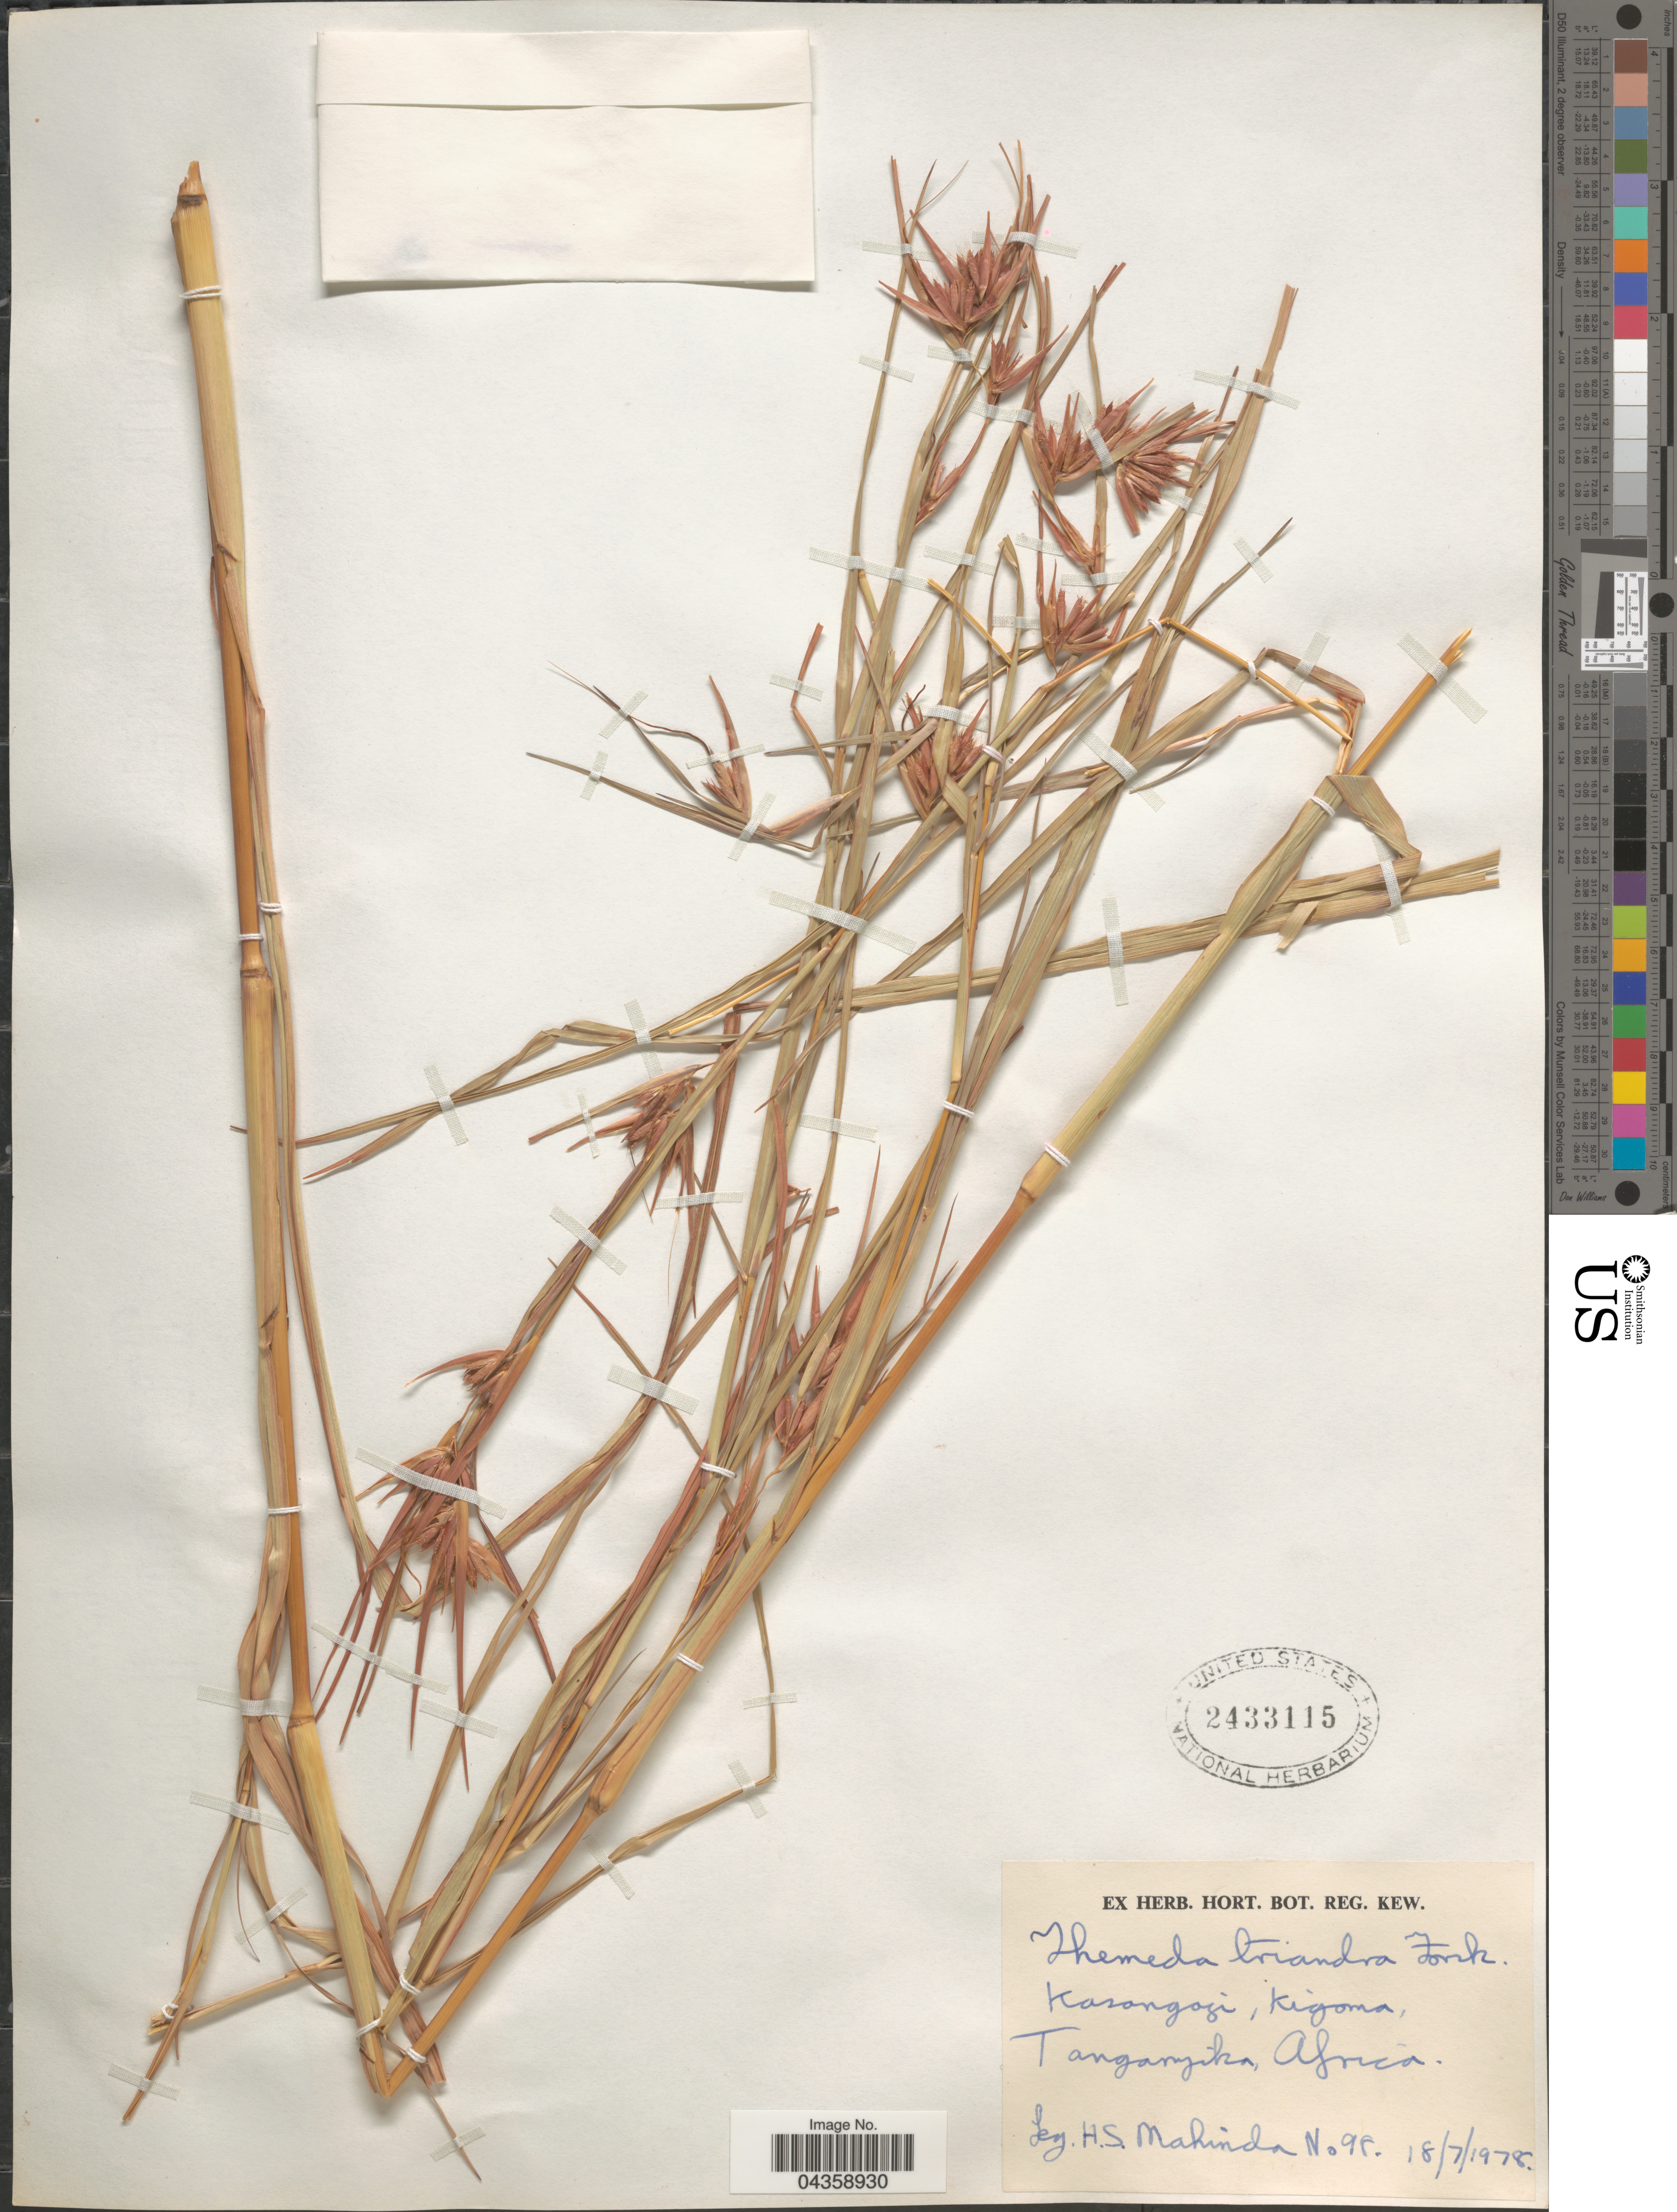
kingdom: Plantae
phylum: Tracheophyta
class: Liliopsida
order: Poales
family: Poaceae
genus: Themeda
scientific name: Themeda triandra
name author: Forssk.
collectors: H. Mahinda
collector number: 98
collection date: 1978-07-18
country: Tanzania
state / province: Kigoma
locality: Kasangozi, Tanganyika.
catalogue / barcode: US 2433115